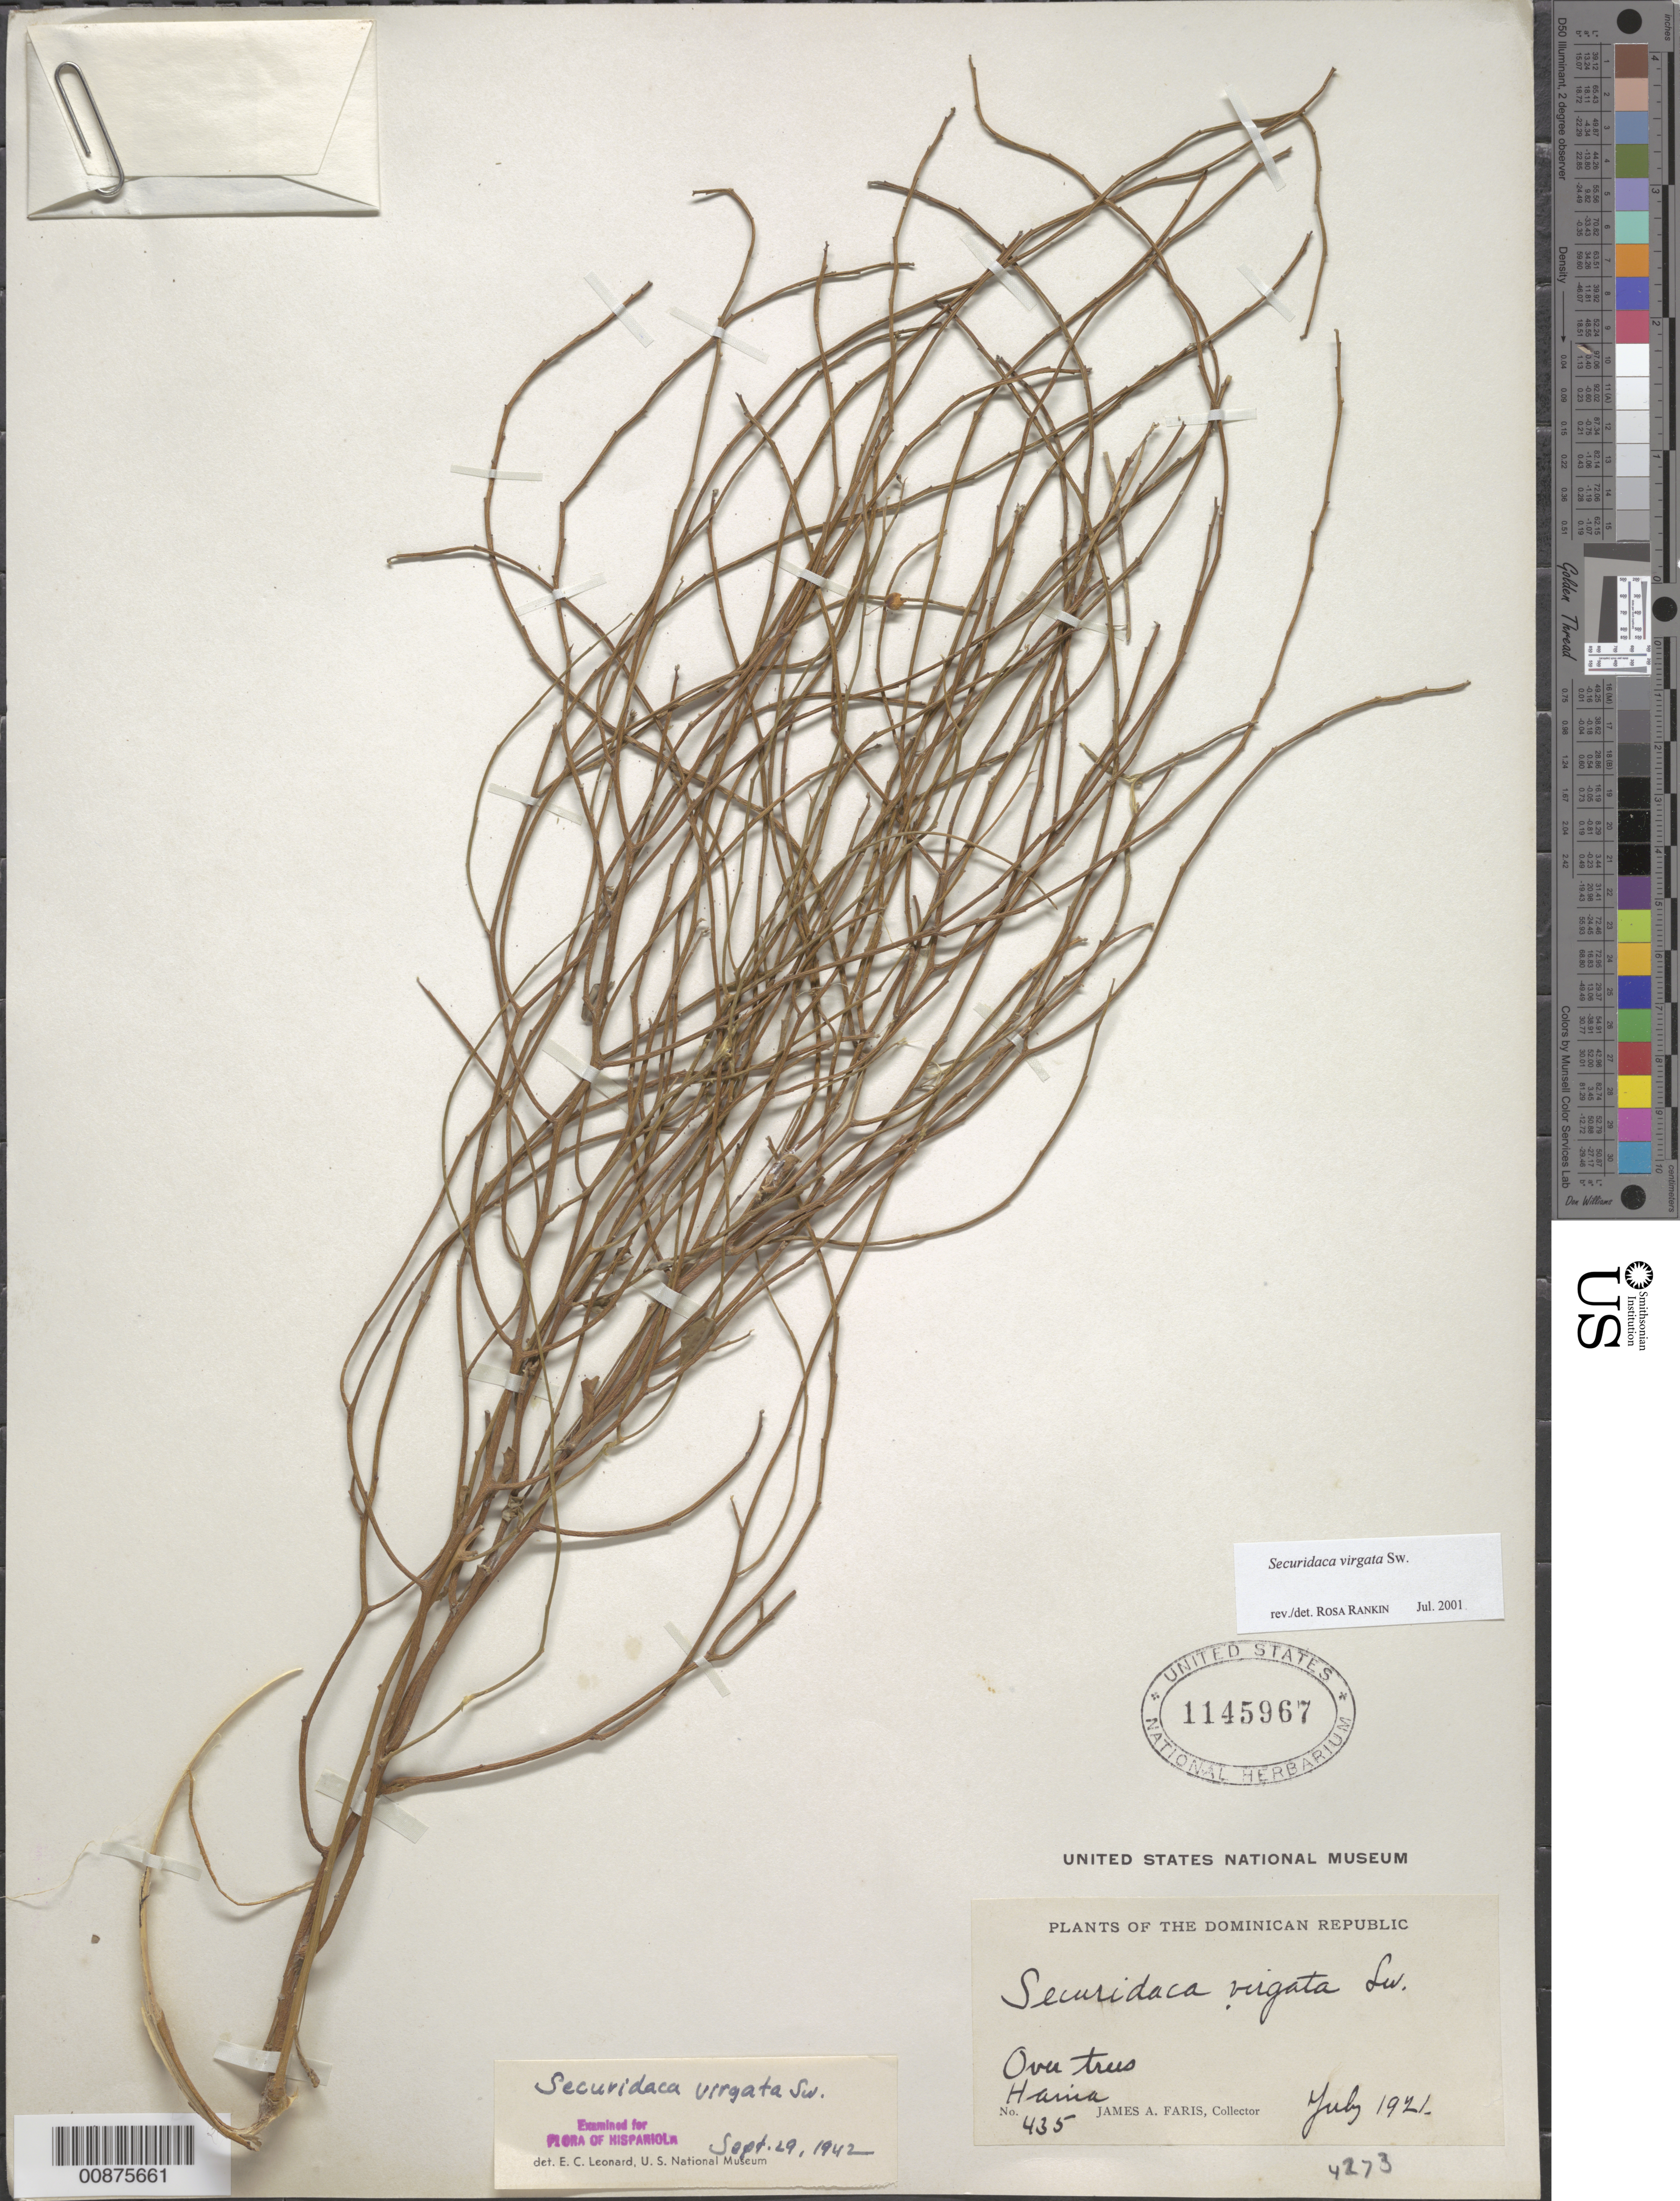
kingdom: Plantae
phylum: Tracheophyta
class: Magnoliopsida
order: Fabales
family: Polygalaceae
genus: Securidaca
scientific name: Securidaca virgata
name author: Sw.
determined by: Rankin Rodriguez, Rosa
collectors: J. Faris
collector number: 435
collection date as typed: Jul 1921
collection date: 1921-07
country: Dominican Republic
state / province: San Cristóbal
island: Hispaniola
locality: Haina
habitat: Over trees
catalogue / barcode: US 1145967